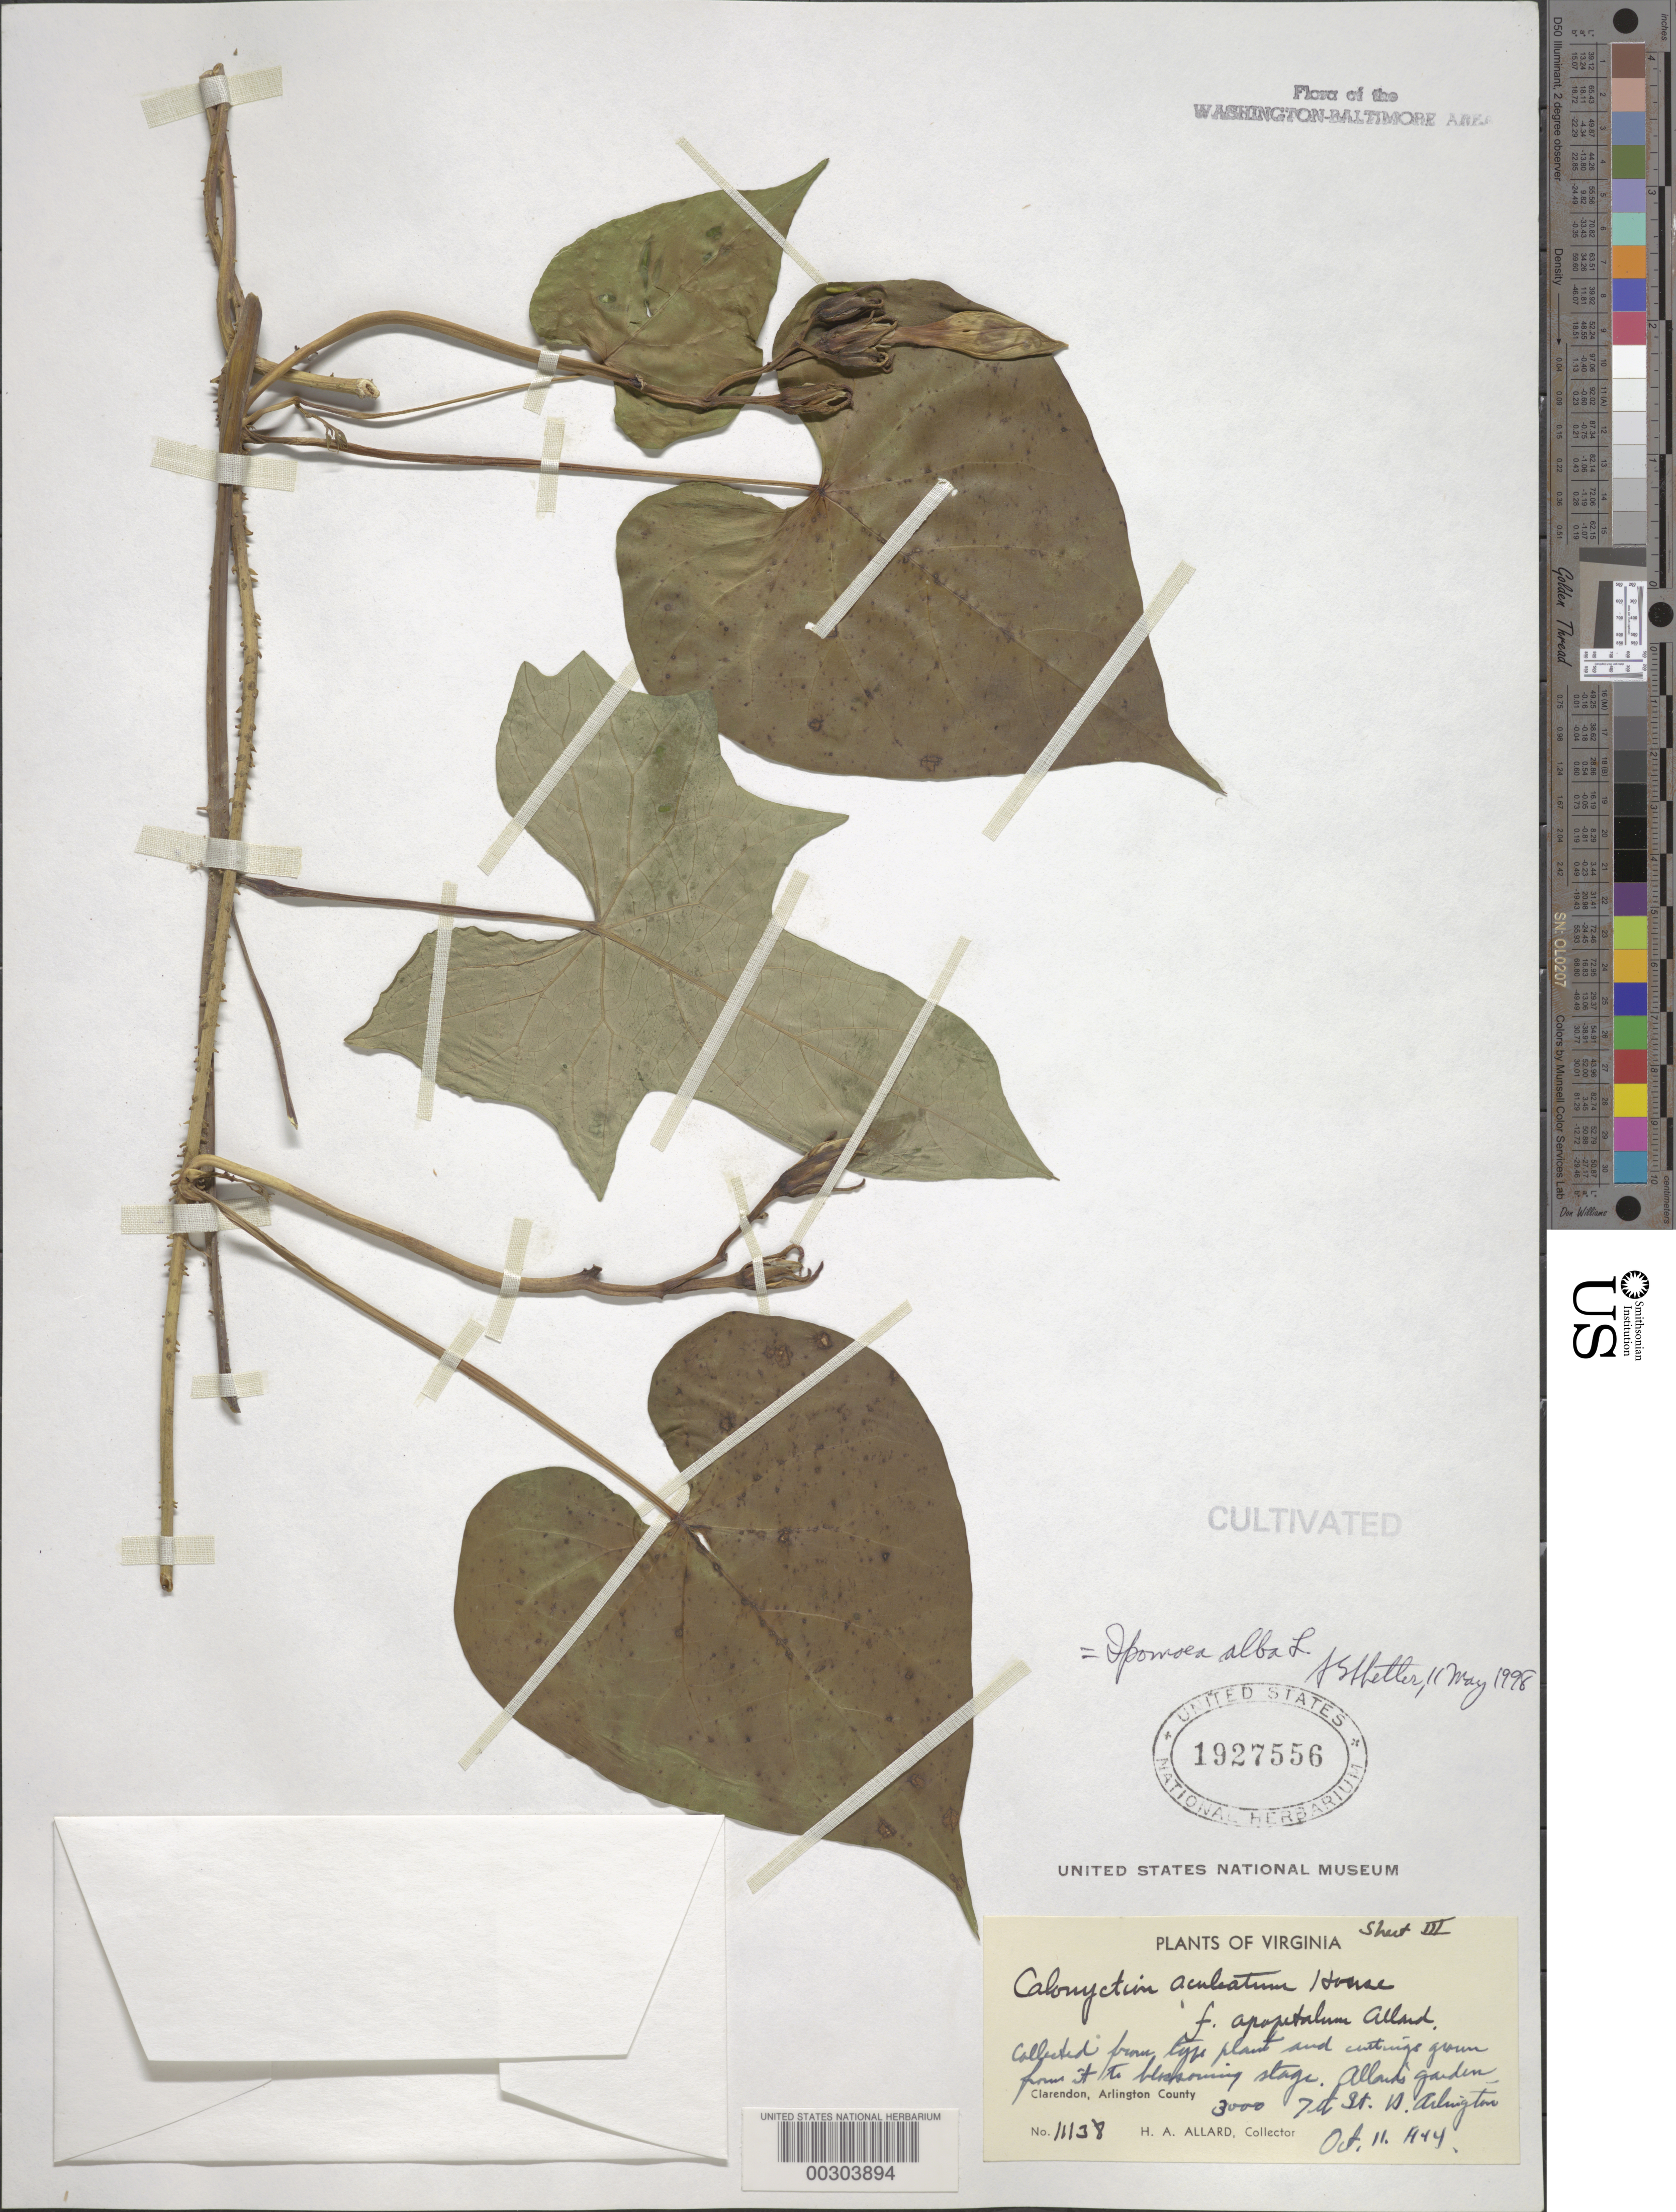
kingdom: Plantae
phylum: Tracheophyta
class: Magnoliopsida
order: Solanales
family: Convolvulaceae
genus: Ipomoea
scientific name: Ipomoea alba L.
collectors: H. A. Allard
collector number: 11138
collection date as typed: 11 Oct 1944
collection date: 1944-10-11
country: United States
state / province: Virginia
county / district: Arlington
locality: Clarendon, 3000 7th St N, H.A. Allard's garden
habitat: Garden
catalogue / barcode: US 1927556